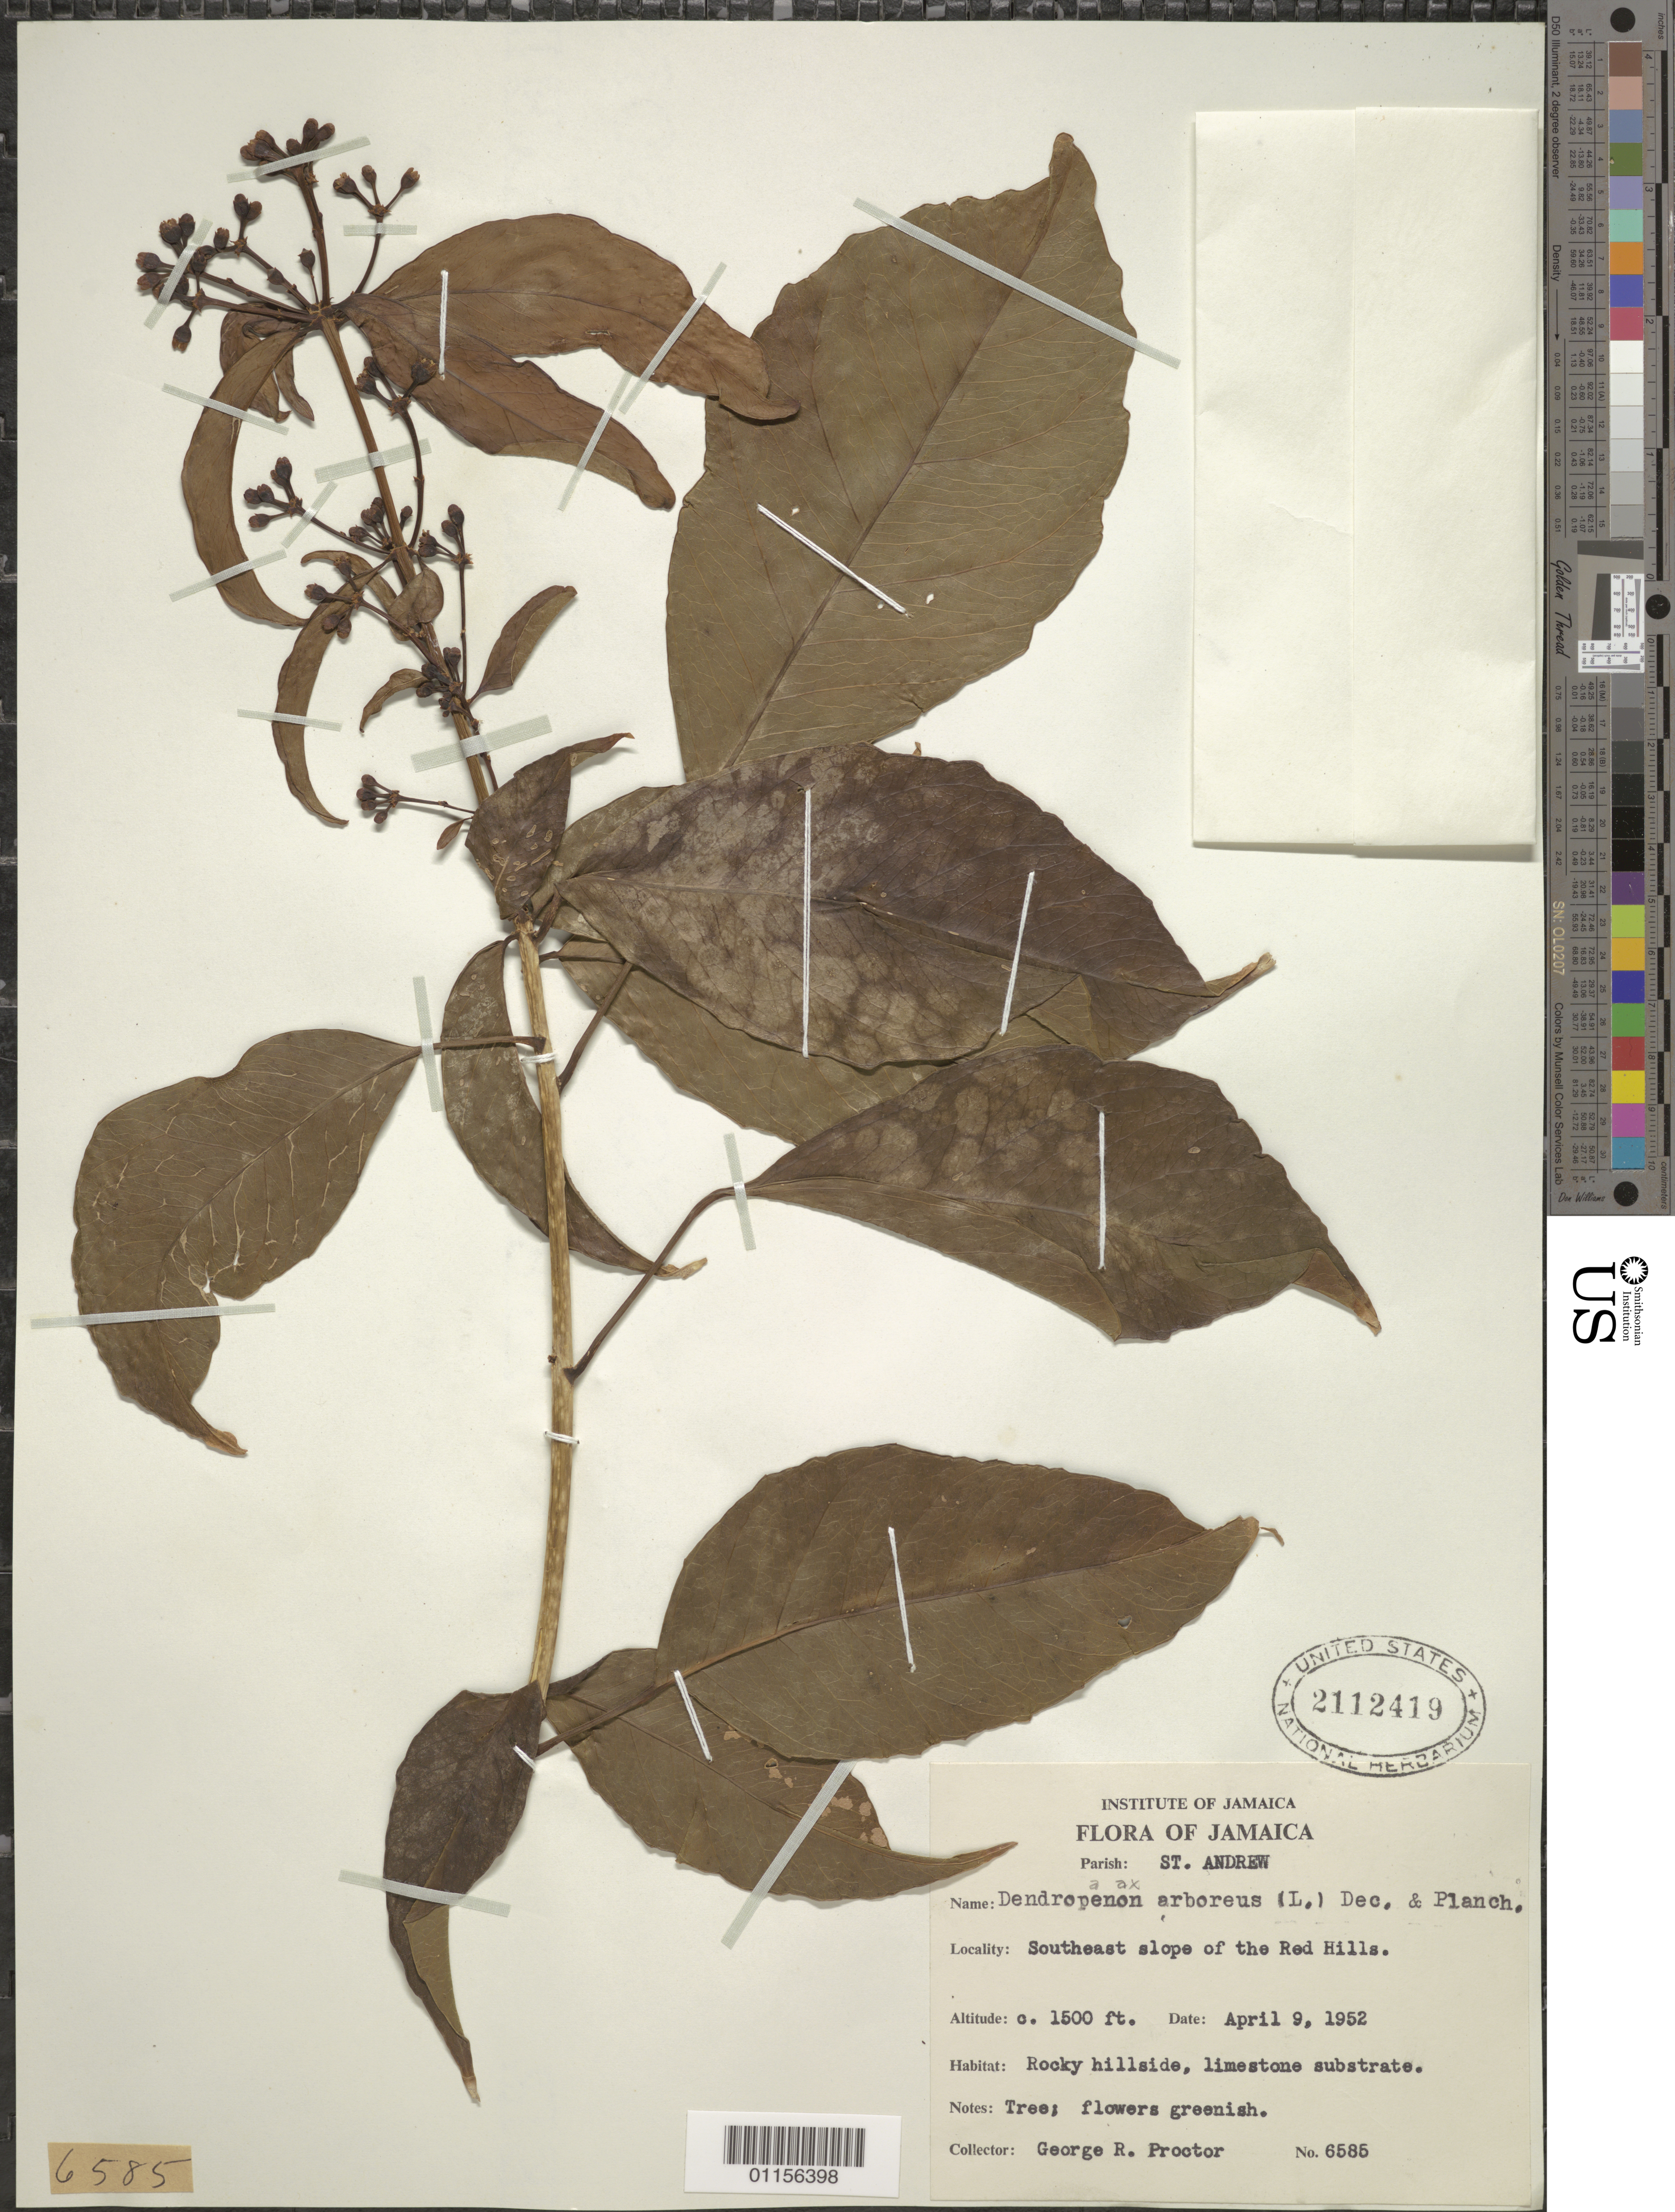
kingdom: Plantae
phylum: Tracheophyta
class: Magnoliopsida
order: Apiales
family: Araliaceae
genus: Dendropanax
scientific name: Dendropanax arboreus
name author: (L.) Decne. & Planch.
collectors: G. R. Proctor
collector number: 6585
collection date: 1952-04-09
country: Jamaica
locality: Parish of St Andrew. S slope of the Red Hills.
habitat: Tree, in rocky hillside.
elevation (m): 457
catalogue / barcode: US 2112419